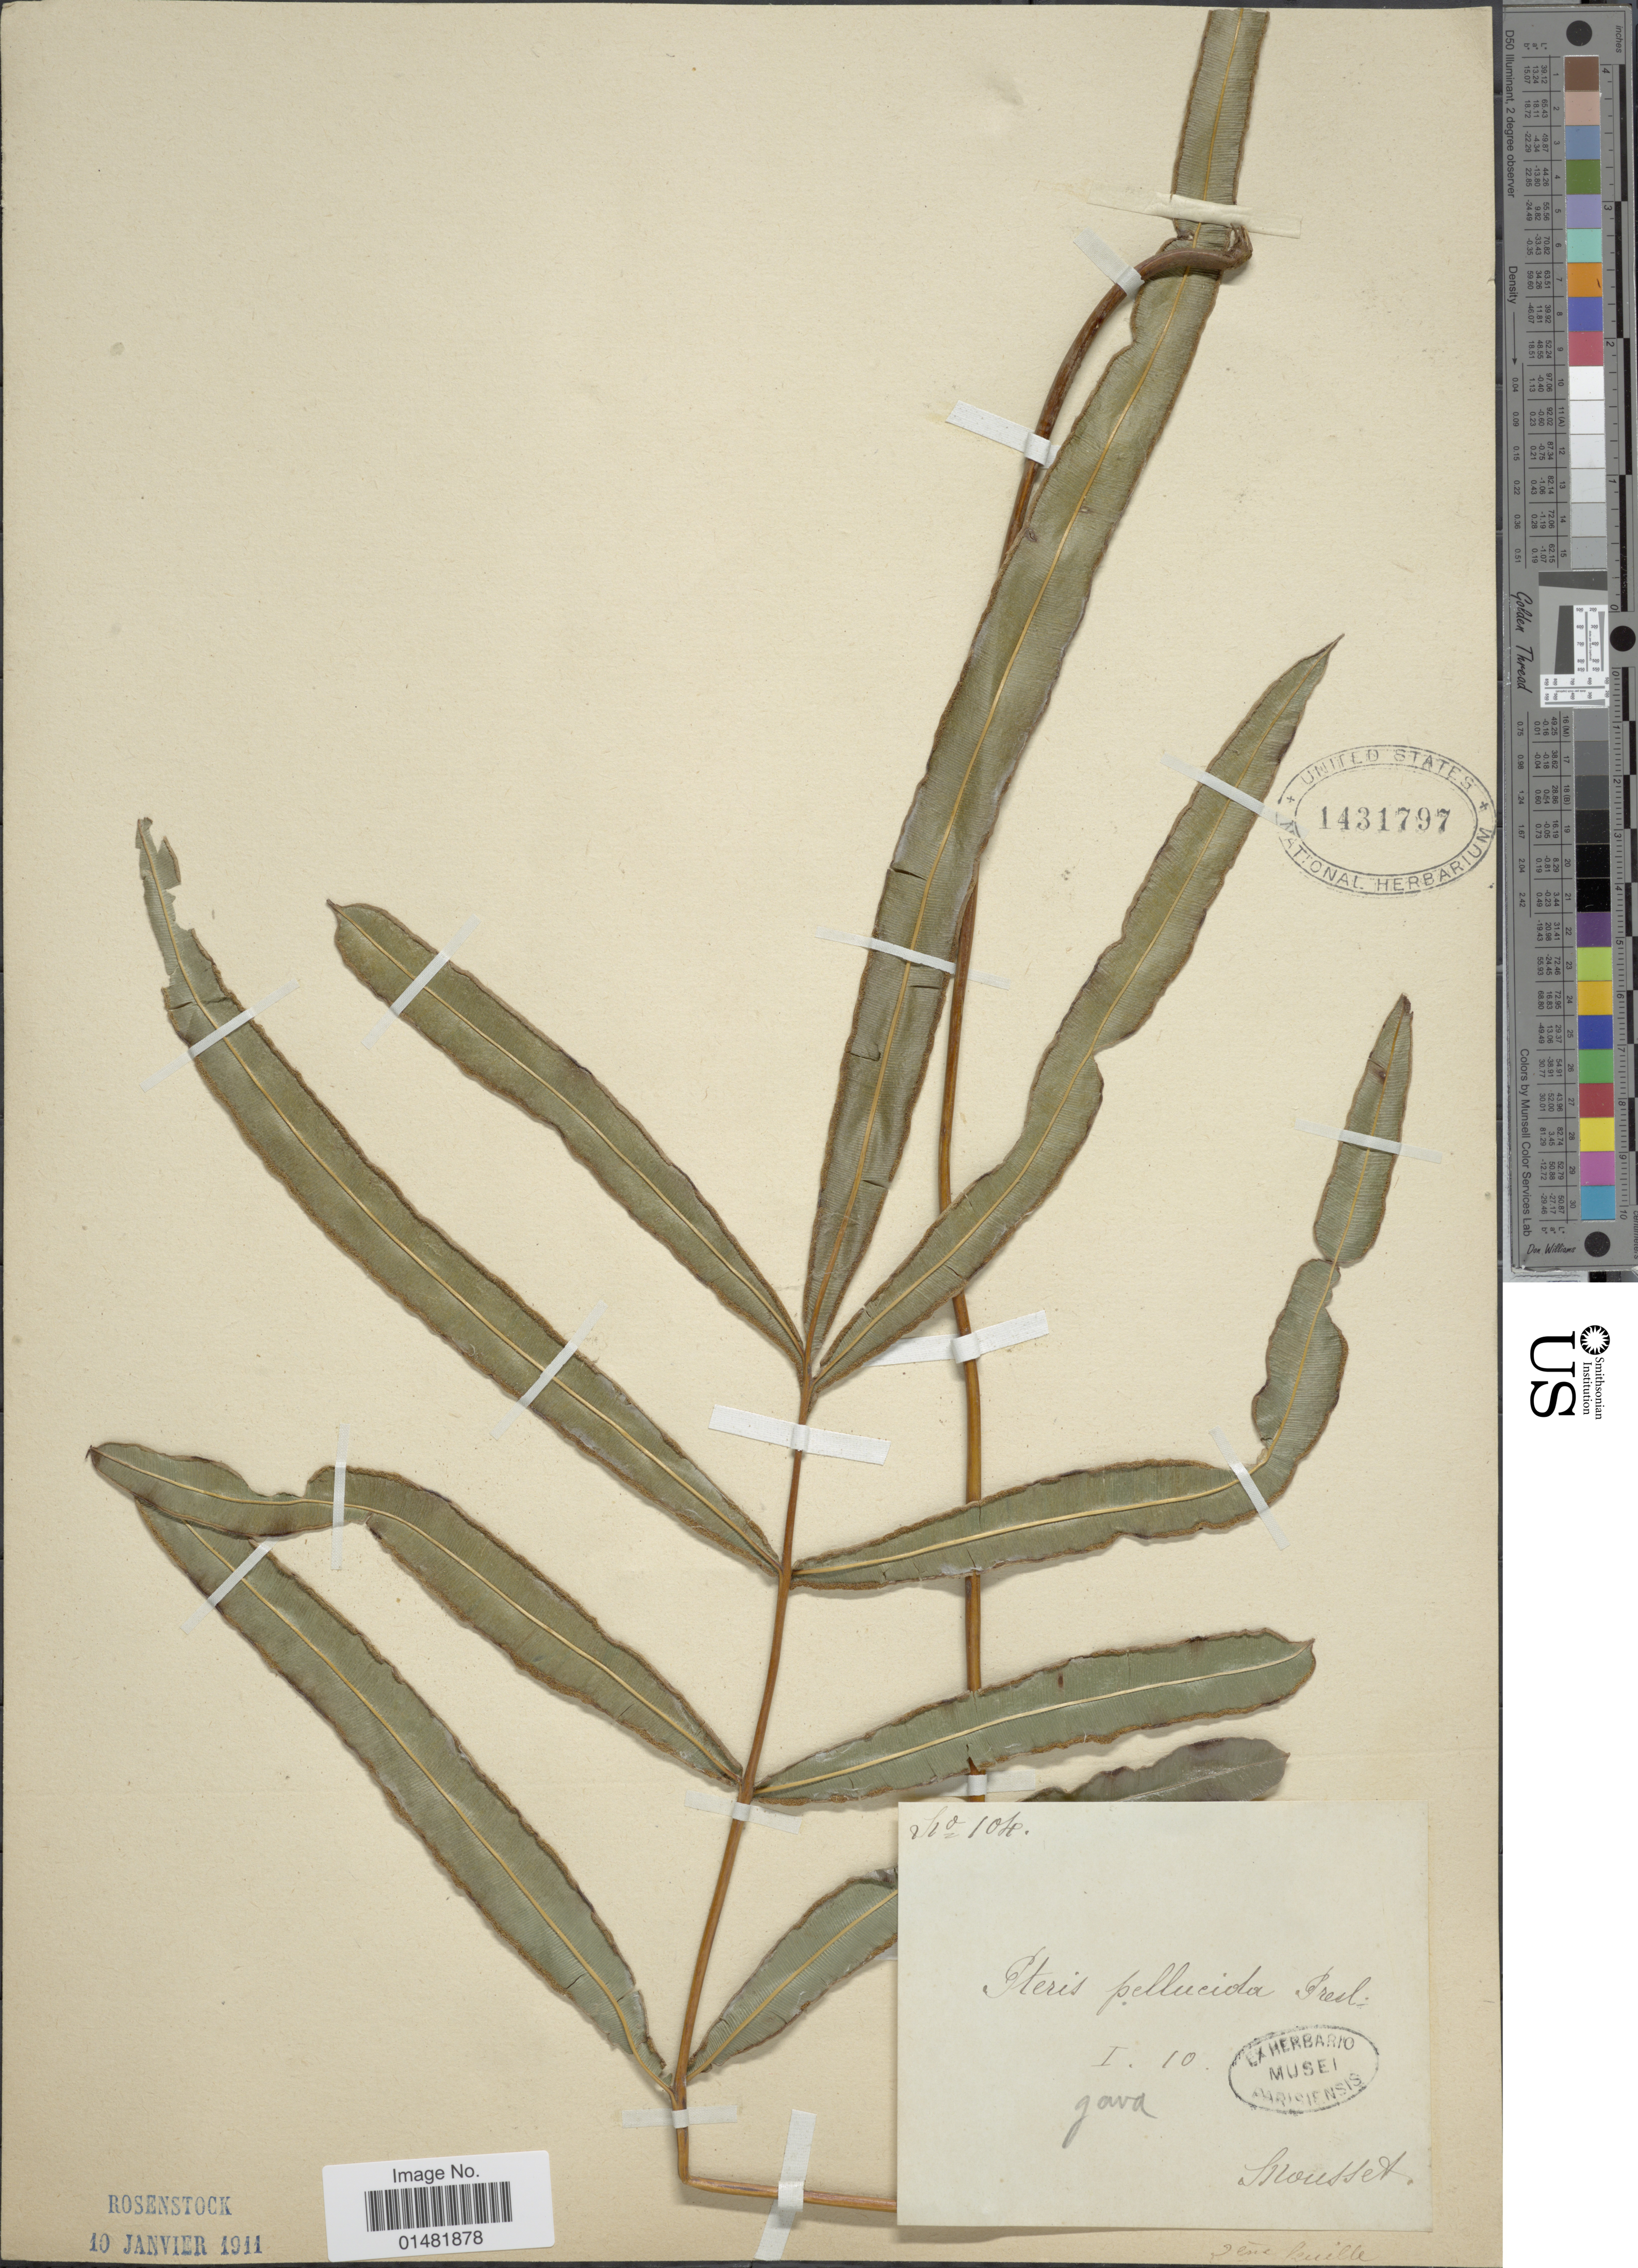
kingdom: Plantae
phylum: Tracheophyta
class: Polypodiopsida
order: Polypodiales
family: Pteridaceae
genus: Pteris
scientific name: Pteris pellucida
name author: C. Presl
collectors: Mousset, --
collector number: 104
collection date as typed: Transcribed d/m/y: /1/10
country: Indonesia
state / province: Java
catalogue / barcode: US 1431797